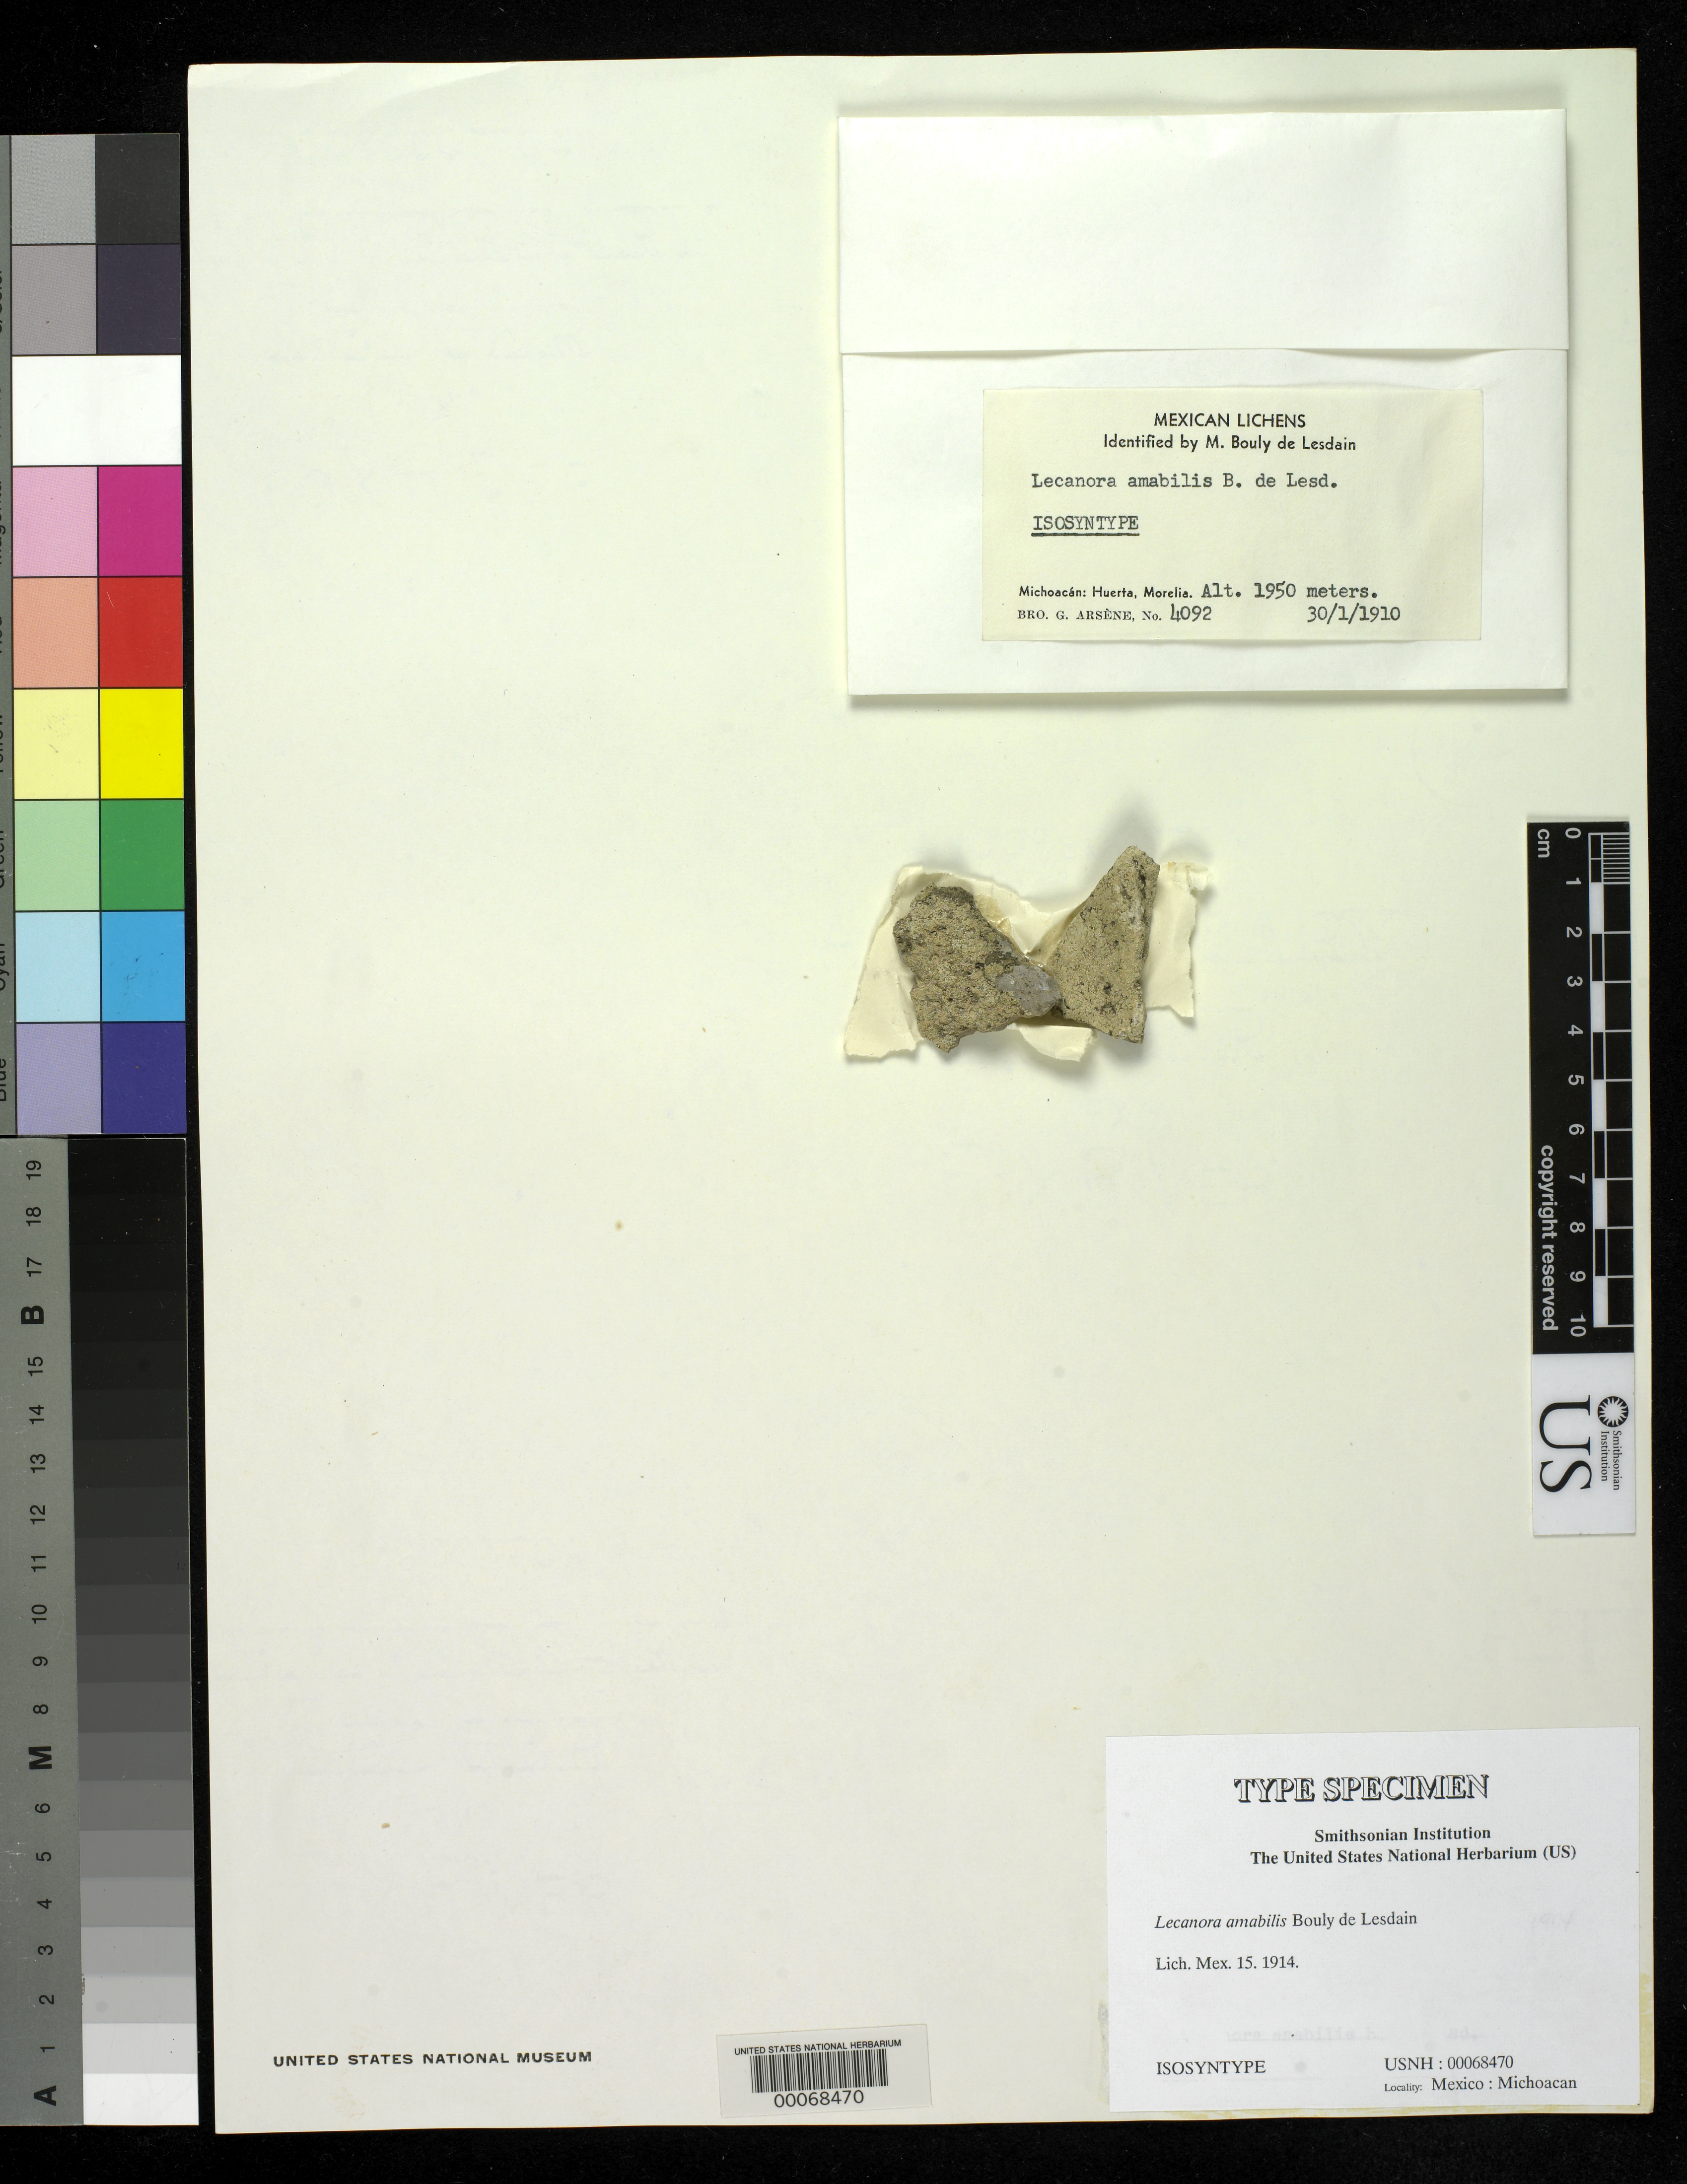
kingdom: Fungi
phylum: Ascomycota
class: Lecanoromycetes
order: Lecanorales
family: Lecanoraceae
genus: Lecanora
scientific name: Lecanora amabilis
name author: B. de Lesd.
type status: Isosyntype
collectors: Bro. G. Arsène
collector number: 4092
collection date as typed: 30 Jan 1910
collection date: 1910-01-30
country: Mexico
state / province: Michoacán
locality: Huerta, Morelia.